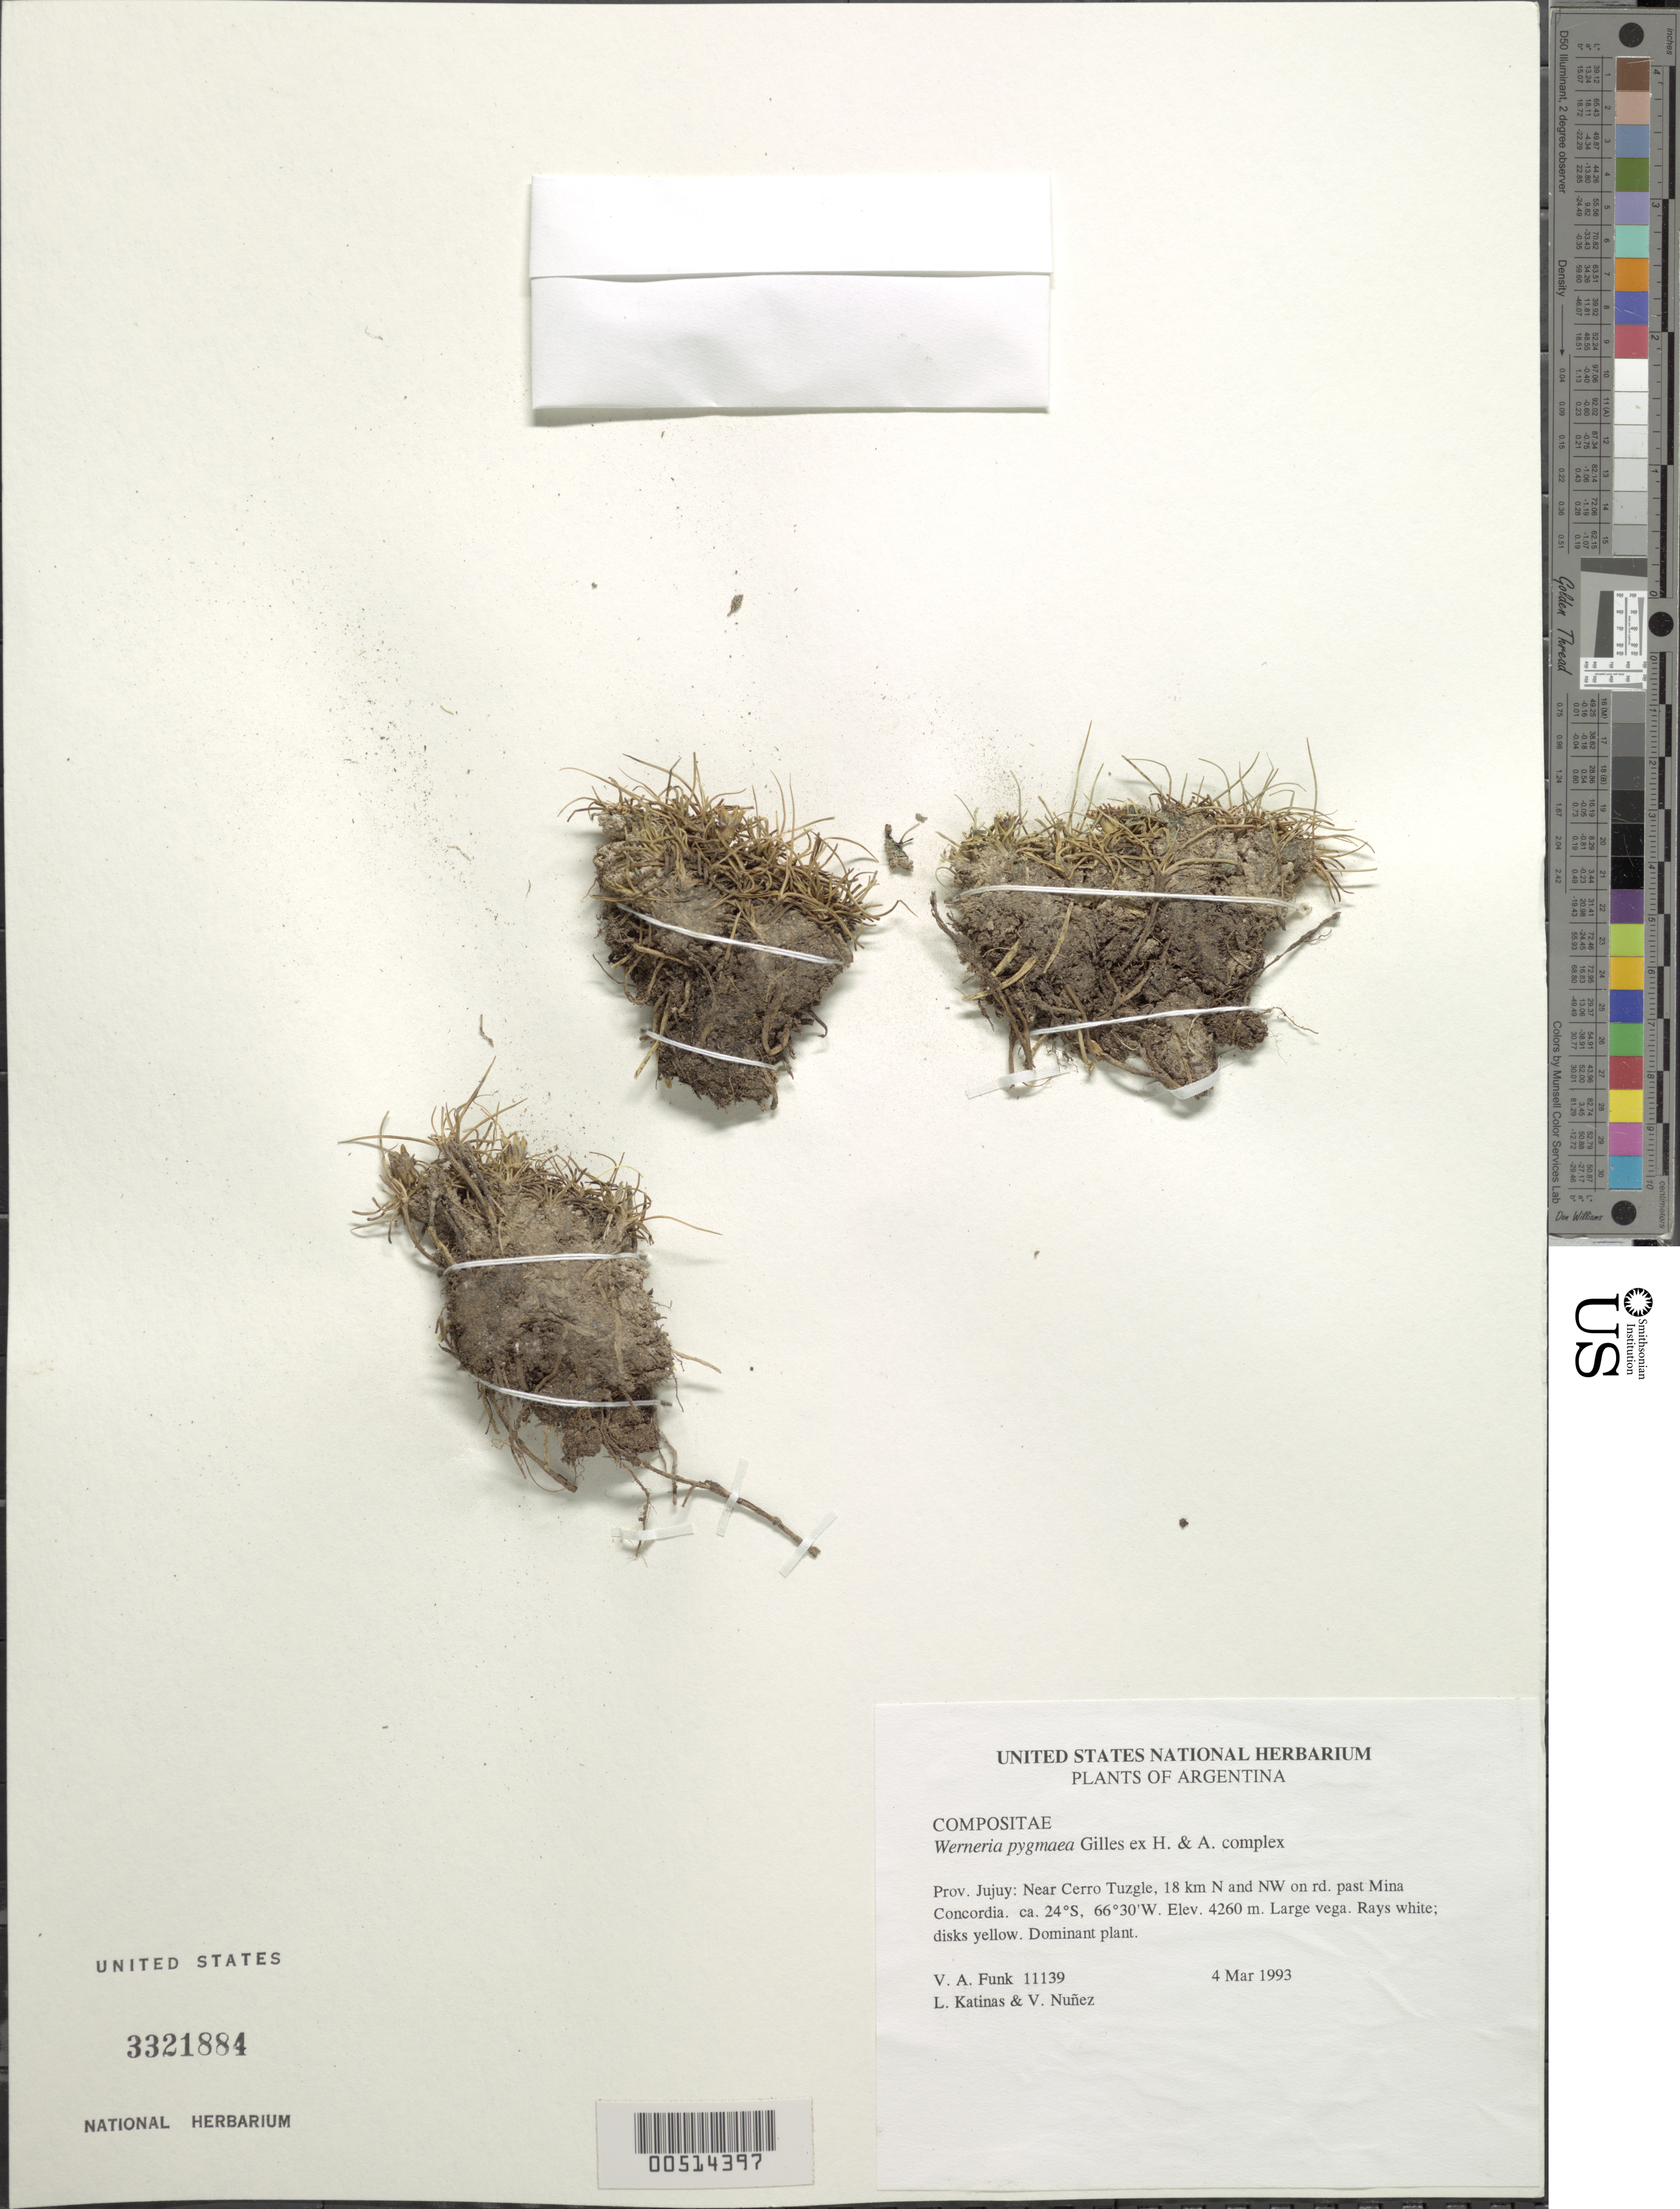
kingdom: Plantae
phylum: Tracheophyta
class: Magnoliopsida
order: Asterales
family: Asteraceae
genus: Werneria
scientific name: Werneria pygmaea complex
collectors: V. Funk, L. Katinas & V. Nuñez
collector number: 11139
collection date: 1993-03-04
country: Argentina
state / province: Jujuy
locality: Cerro Tuzgle, 18 km N and NE on rd. past Mina Concordia.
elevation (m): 4260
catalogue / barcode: US 3321884